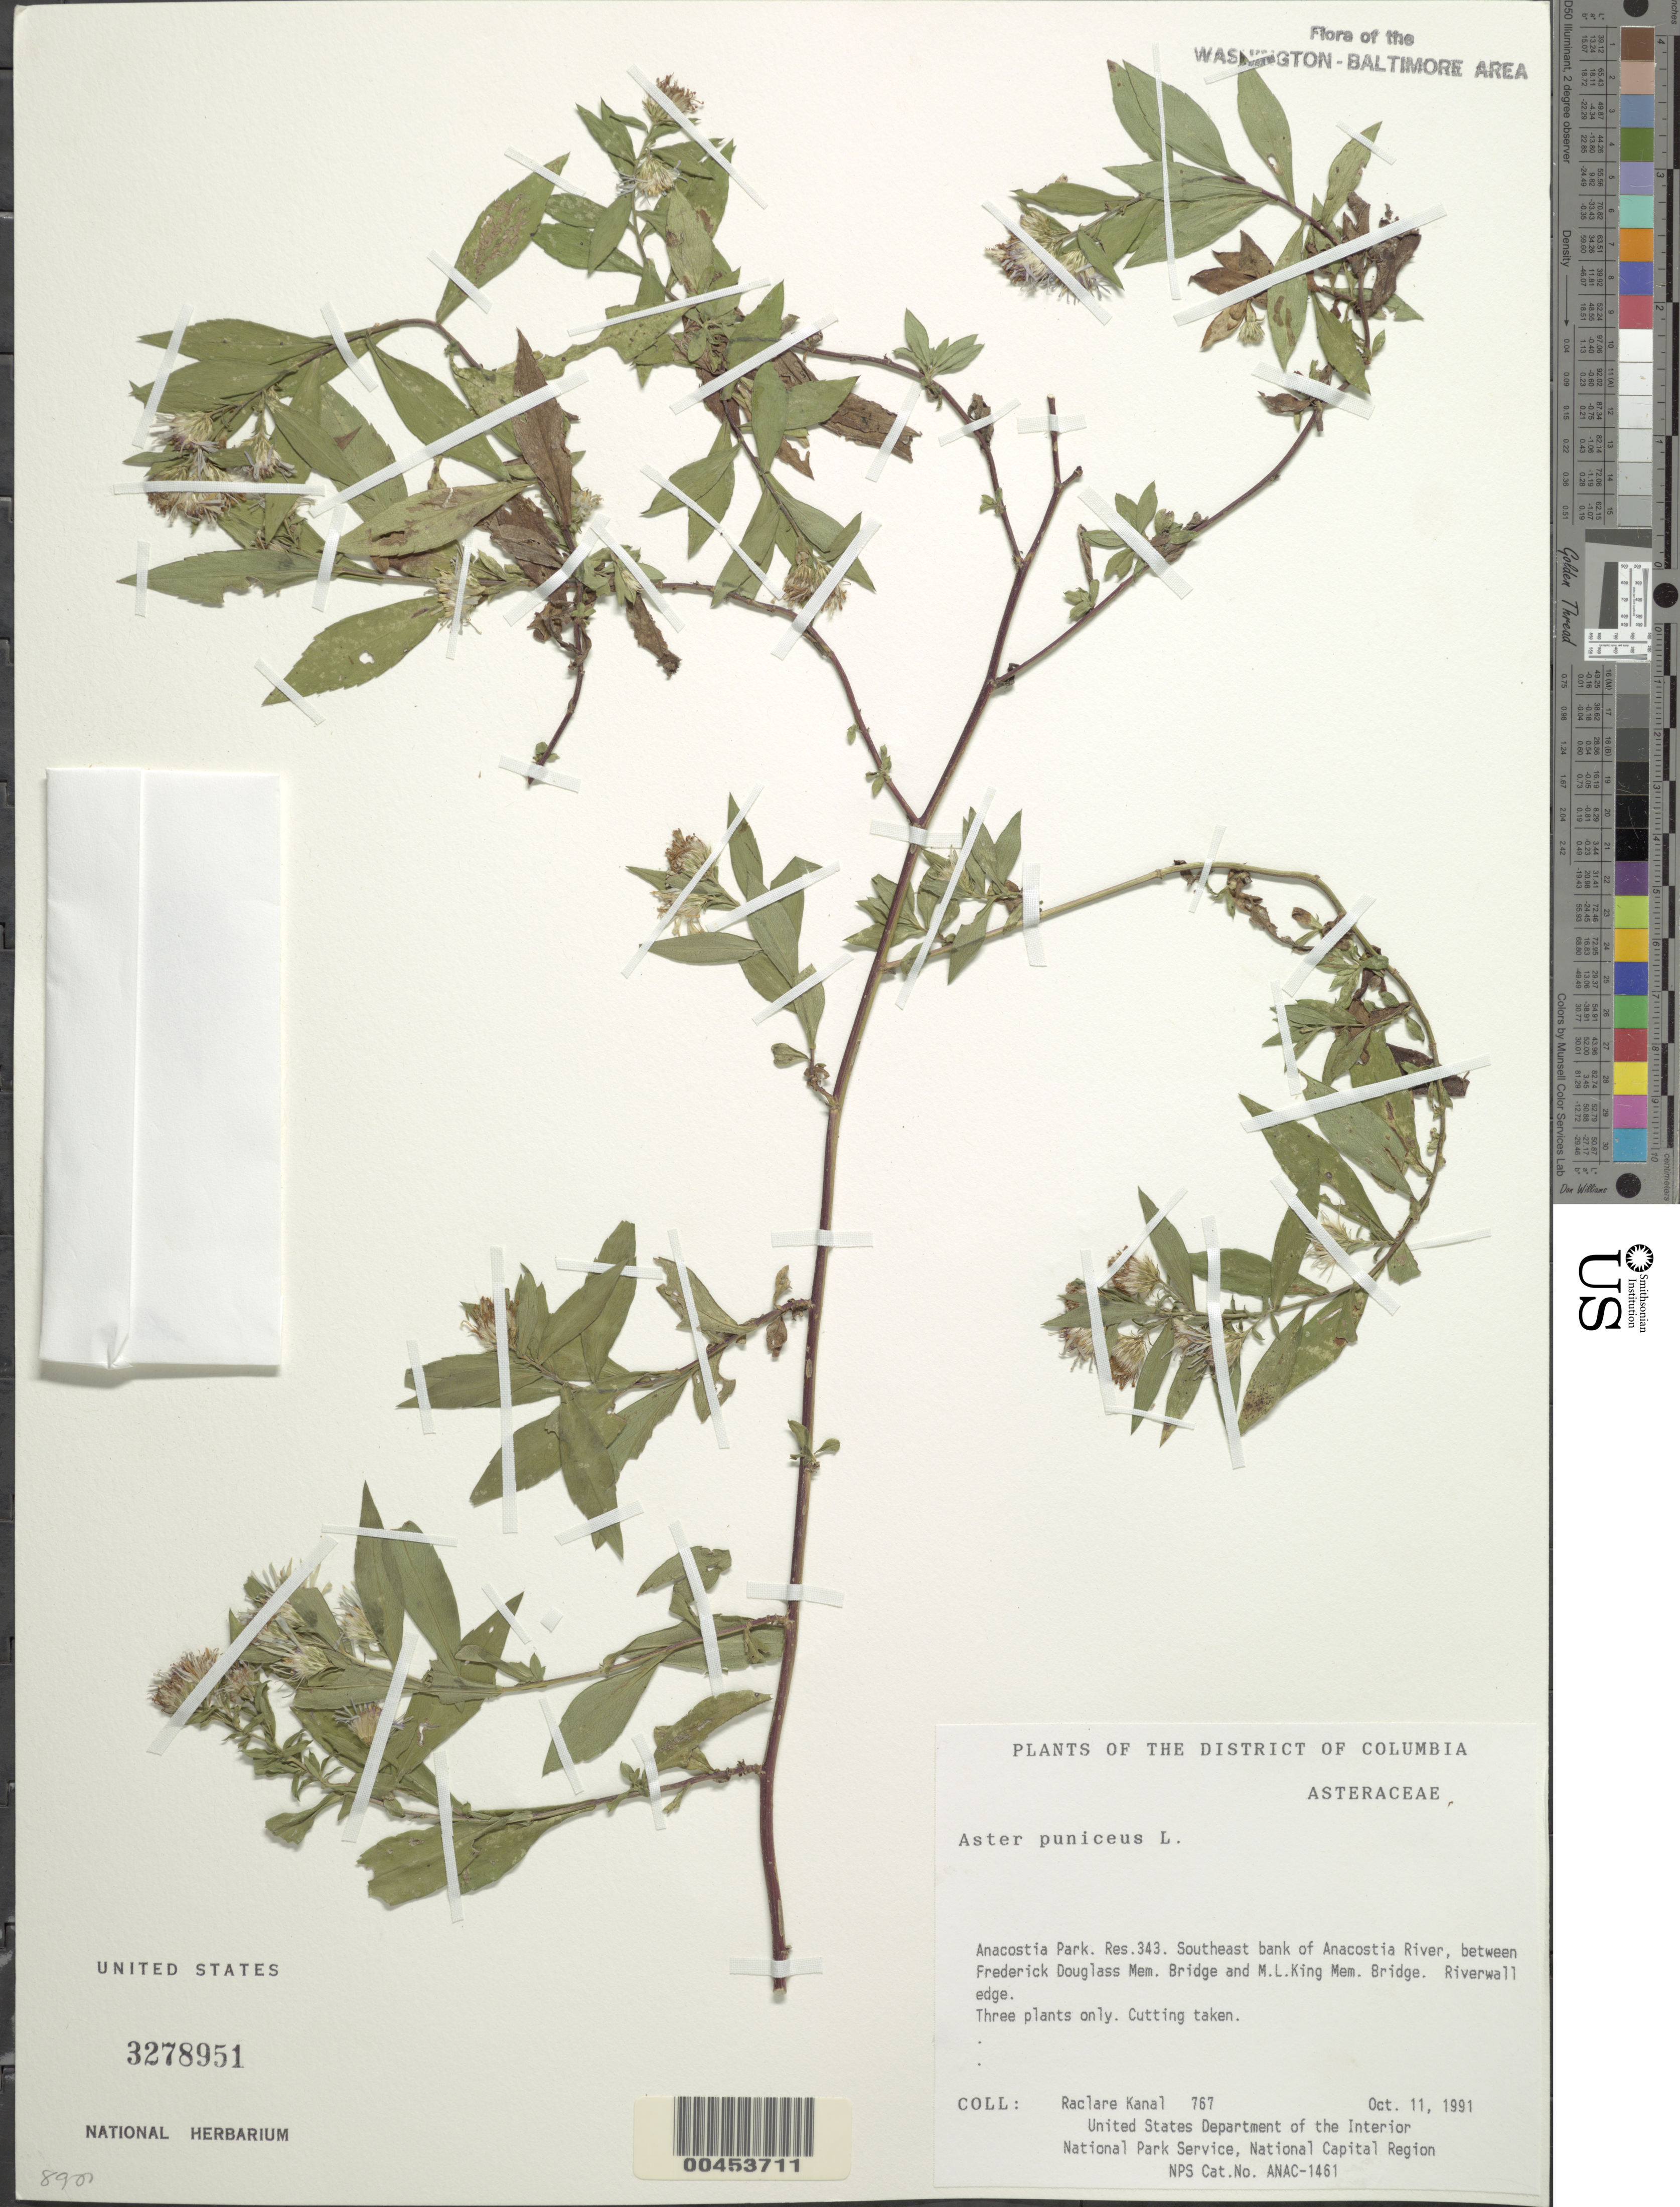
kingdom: Plantae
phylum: Tracheophyta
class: Magnoliopsida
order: Asterales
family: Asteraceae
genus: Symphyotrichum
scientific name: Symphyotrichum puniceum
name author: (L.) Á. Löve & D. Löve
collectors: R. Kanal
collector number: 767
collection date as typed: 11 Oct 1991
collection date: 1991-10-11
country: United States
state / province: District of Columbia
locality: Anacostia Park, Res 343, SE bank of Anacostia River, between Frederick Douglas Mem Bridge and M.l. King Mem Bridge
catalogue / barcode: US 3278951